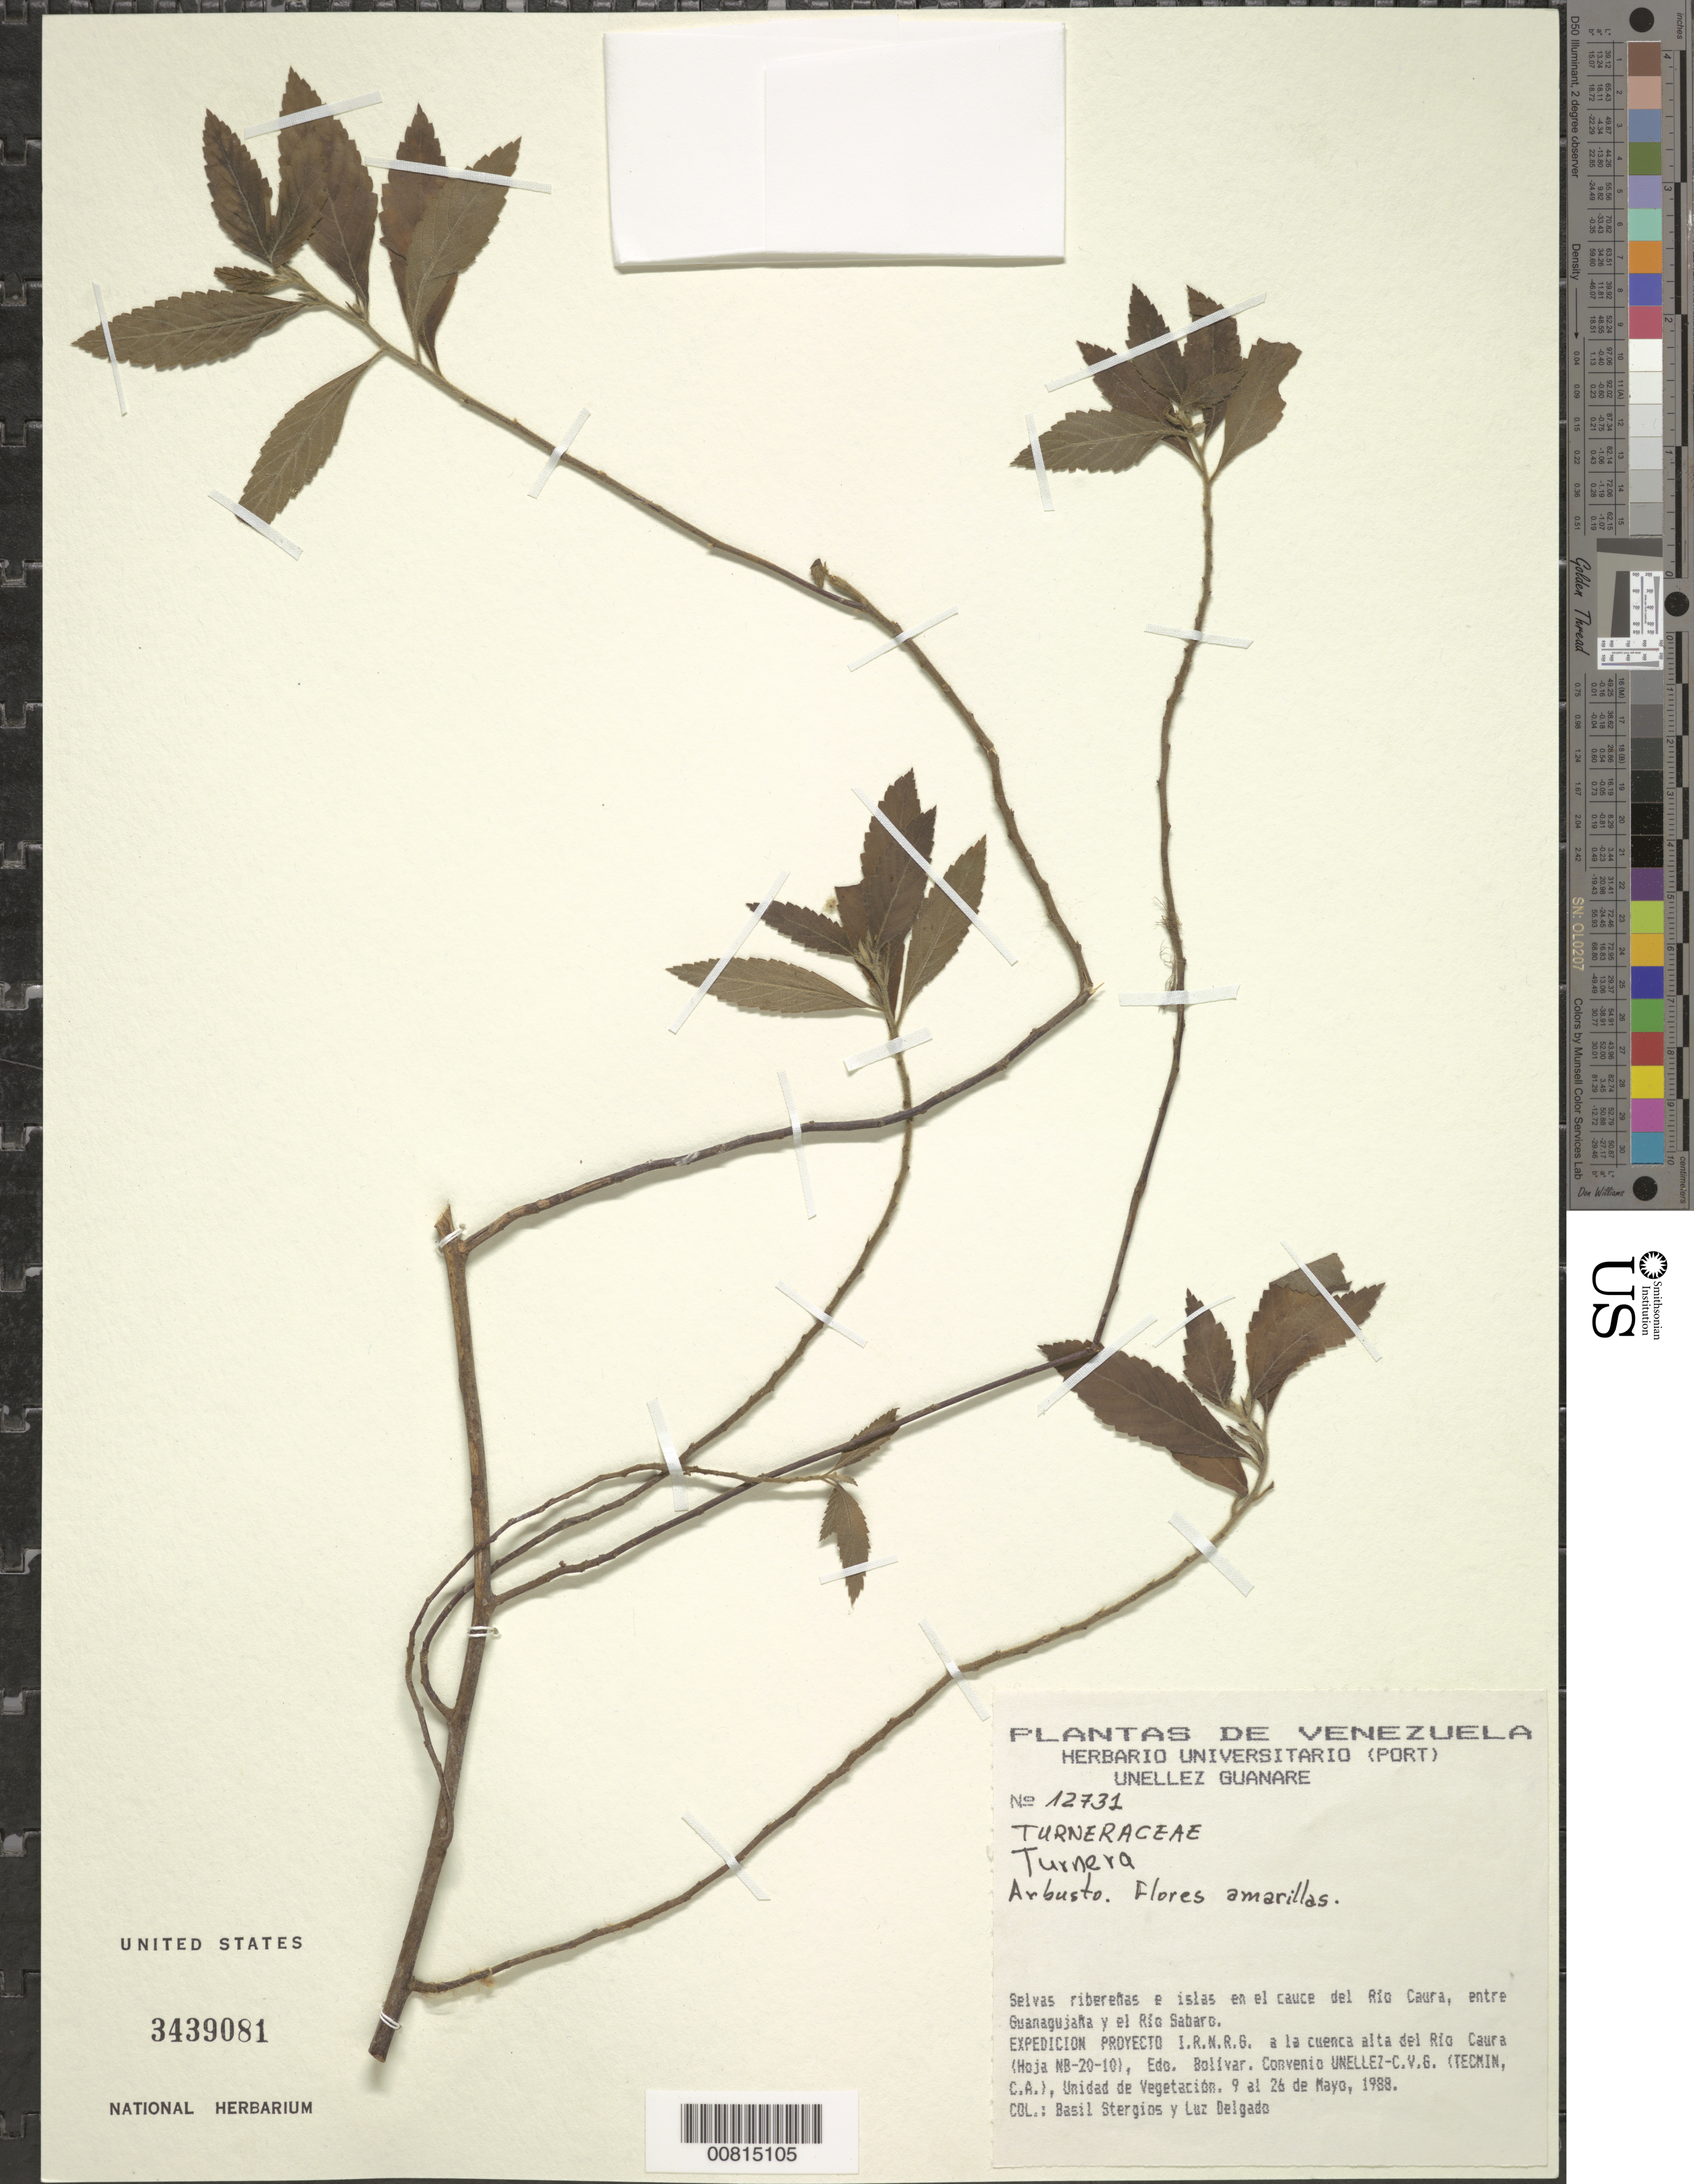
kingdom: Plantae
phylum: Tracheophyta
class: Magnoliopsida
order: Malpighiales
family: Turneraceae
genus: Turnera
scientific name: Turnera sp.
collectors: B. G. Stergios & L. Delgado V.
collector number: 12731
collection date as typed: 9-May-88 to 26-May-88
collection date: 1988-05-09/1988-05-26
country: Venezuela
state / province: Bolívar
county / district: Sucre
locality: Río Caura, between Guanaqujaña and Río Sabaro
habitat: Selvas riberenas e islas en el cauce del río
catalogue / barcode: US 3439081